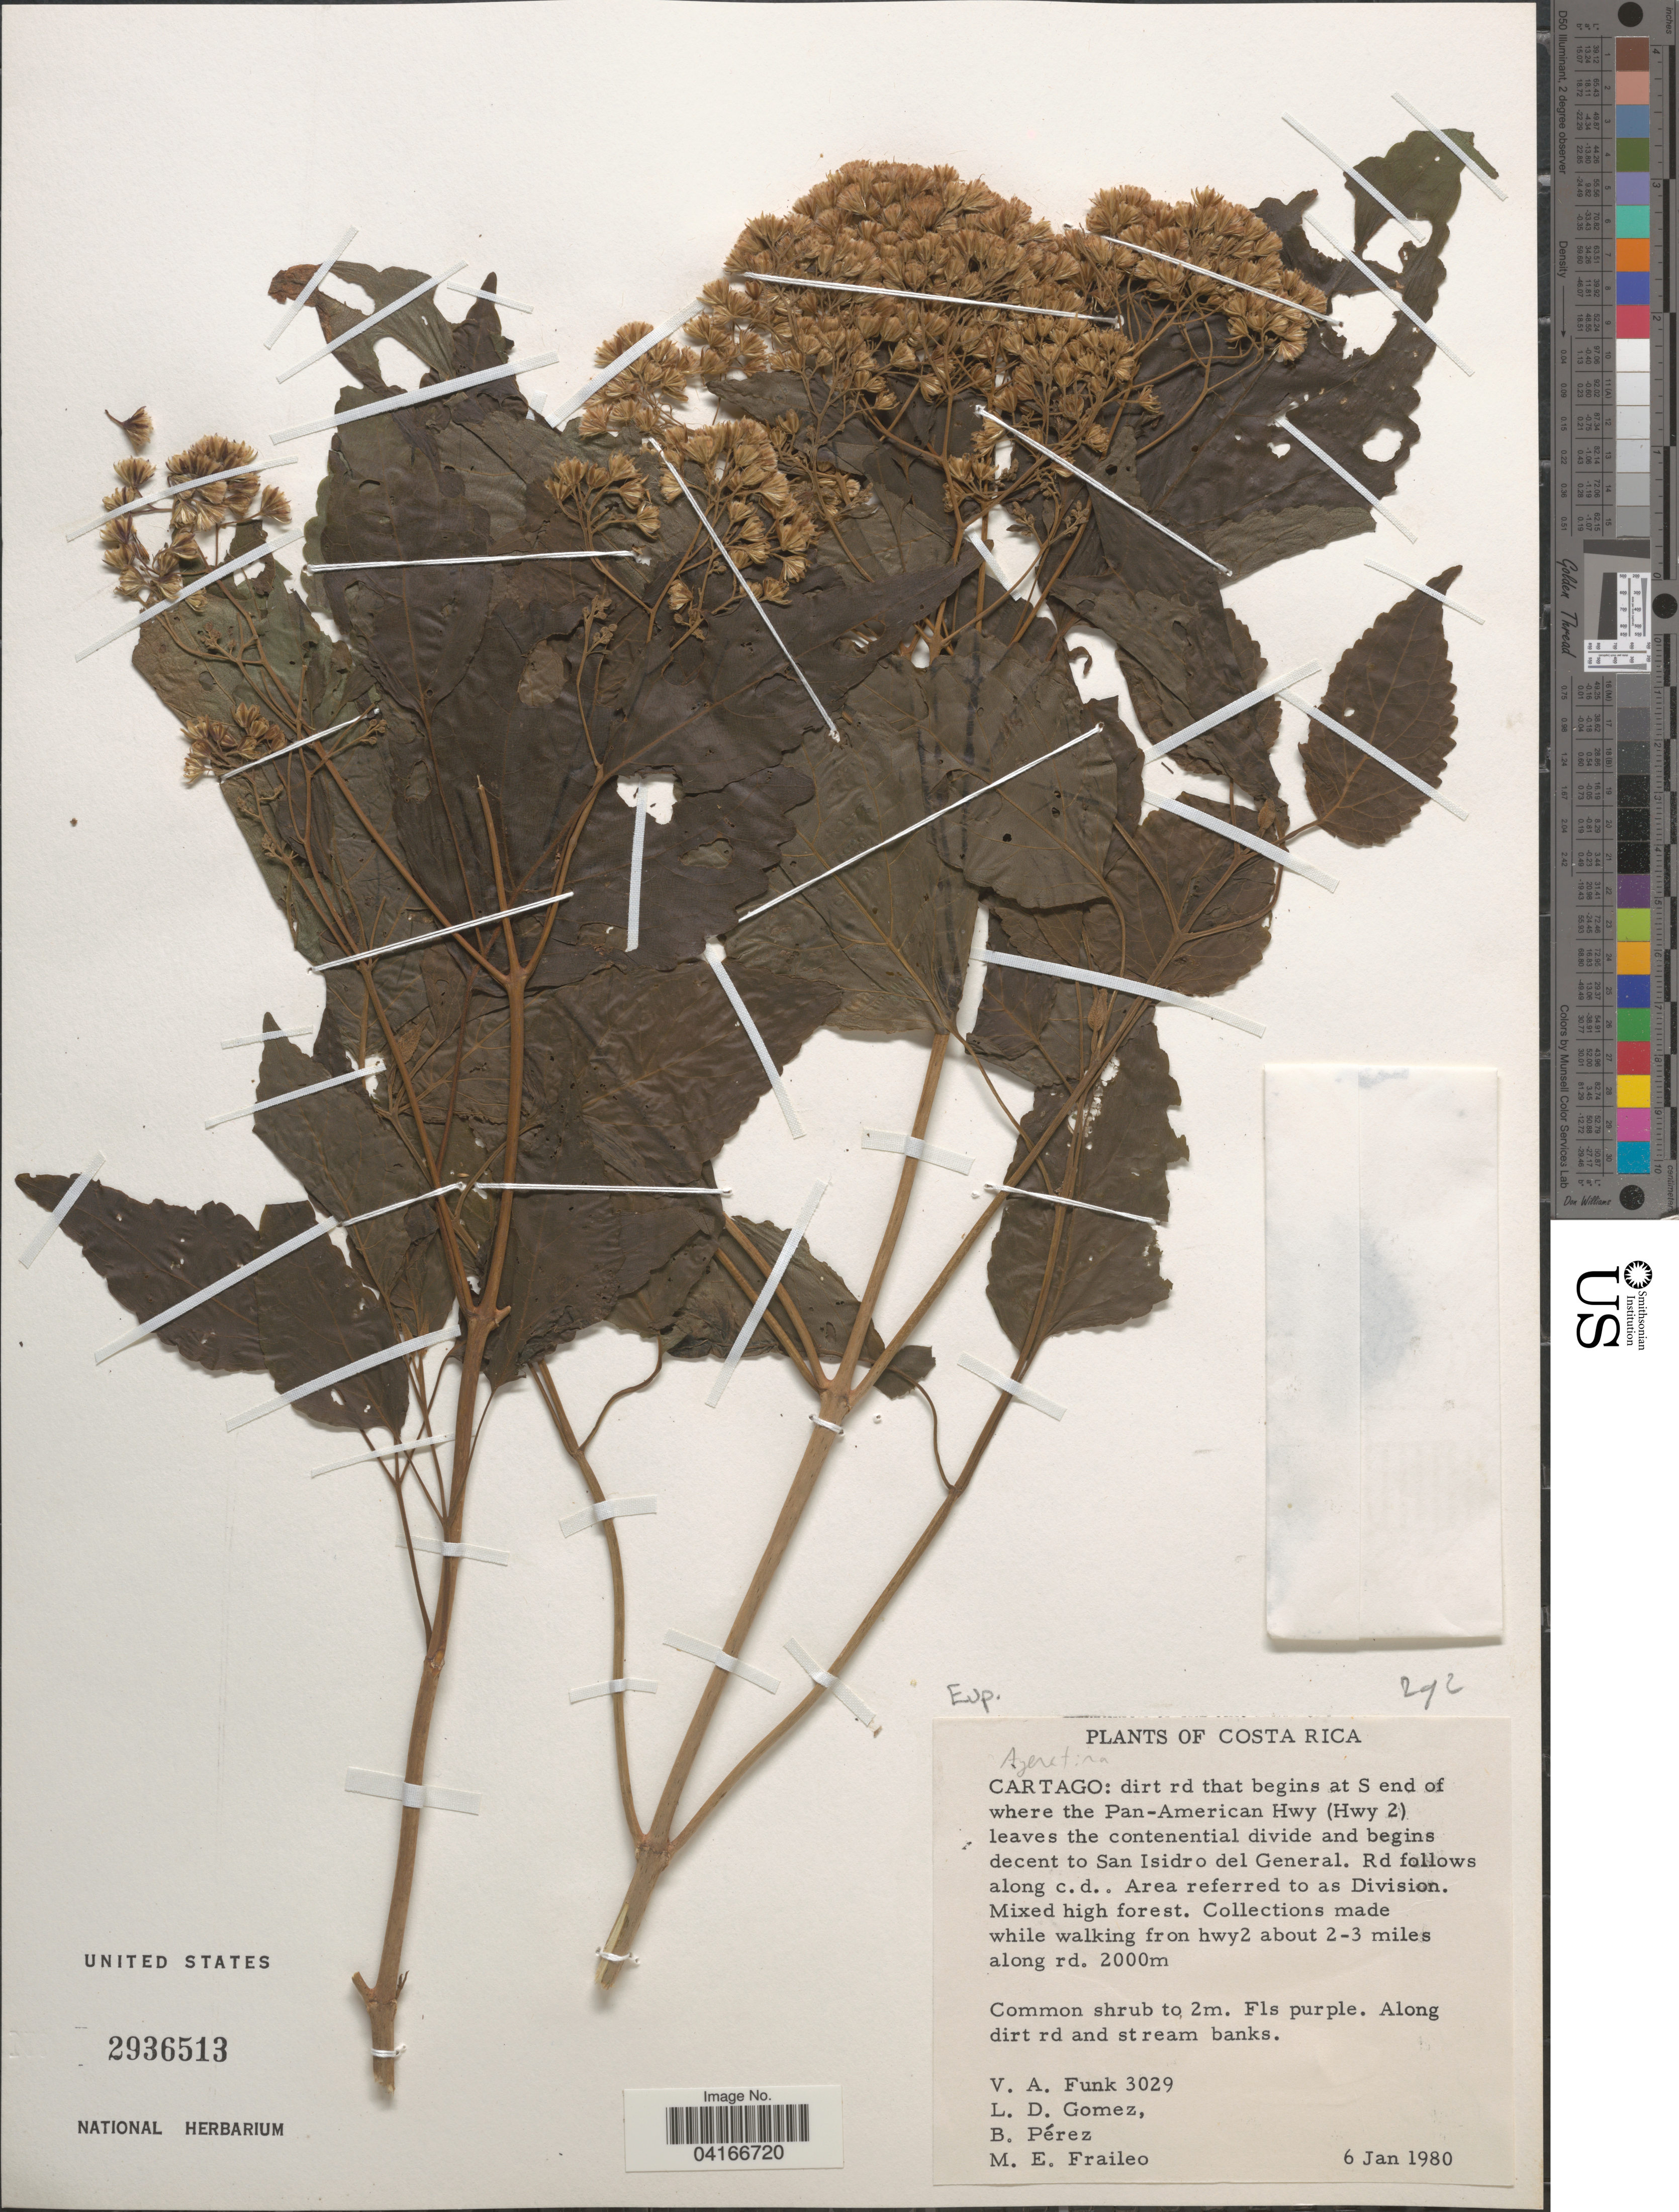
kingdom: Plantae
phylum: Tracheophyta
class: Magnoliopsida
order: Asterales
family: Asteraceae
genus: Ageratina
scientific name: Ageratina sp.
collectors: V. Funk, L. D. Gómez, B. Pérez & M. Fraileo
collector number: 3029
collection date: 1980-01-06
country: Costa Rica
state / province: Cartago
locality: Dirt rd that begins at S end of where the Pan-American Hwy (hwy 2) leaves the contenential divide and begins decent to San Isidro del General. Rd follows along c.d. Area referred to as Division. Collections made while walking from Hwy 2 about 2-3 miles along rd.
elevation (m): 2000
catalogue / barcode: US 2936513